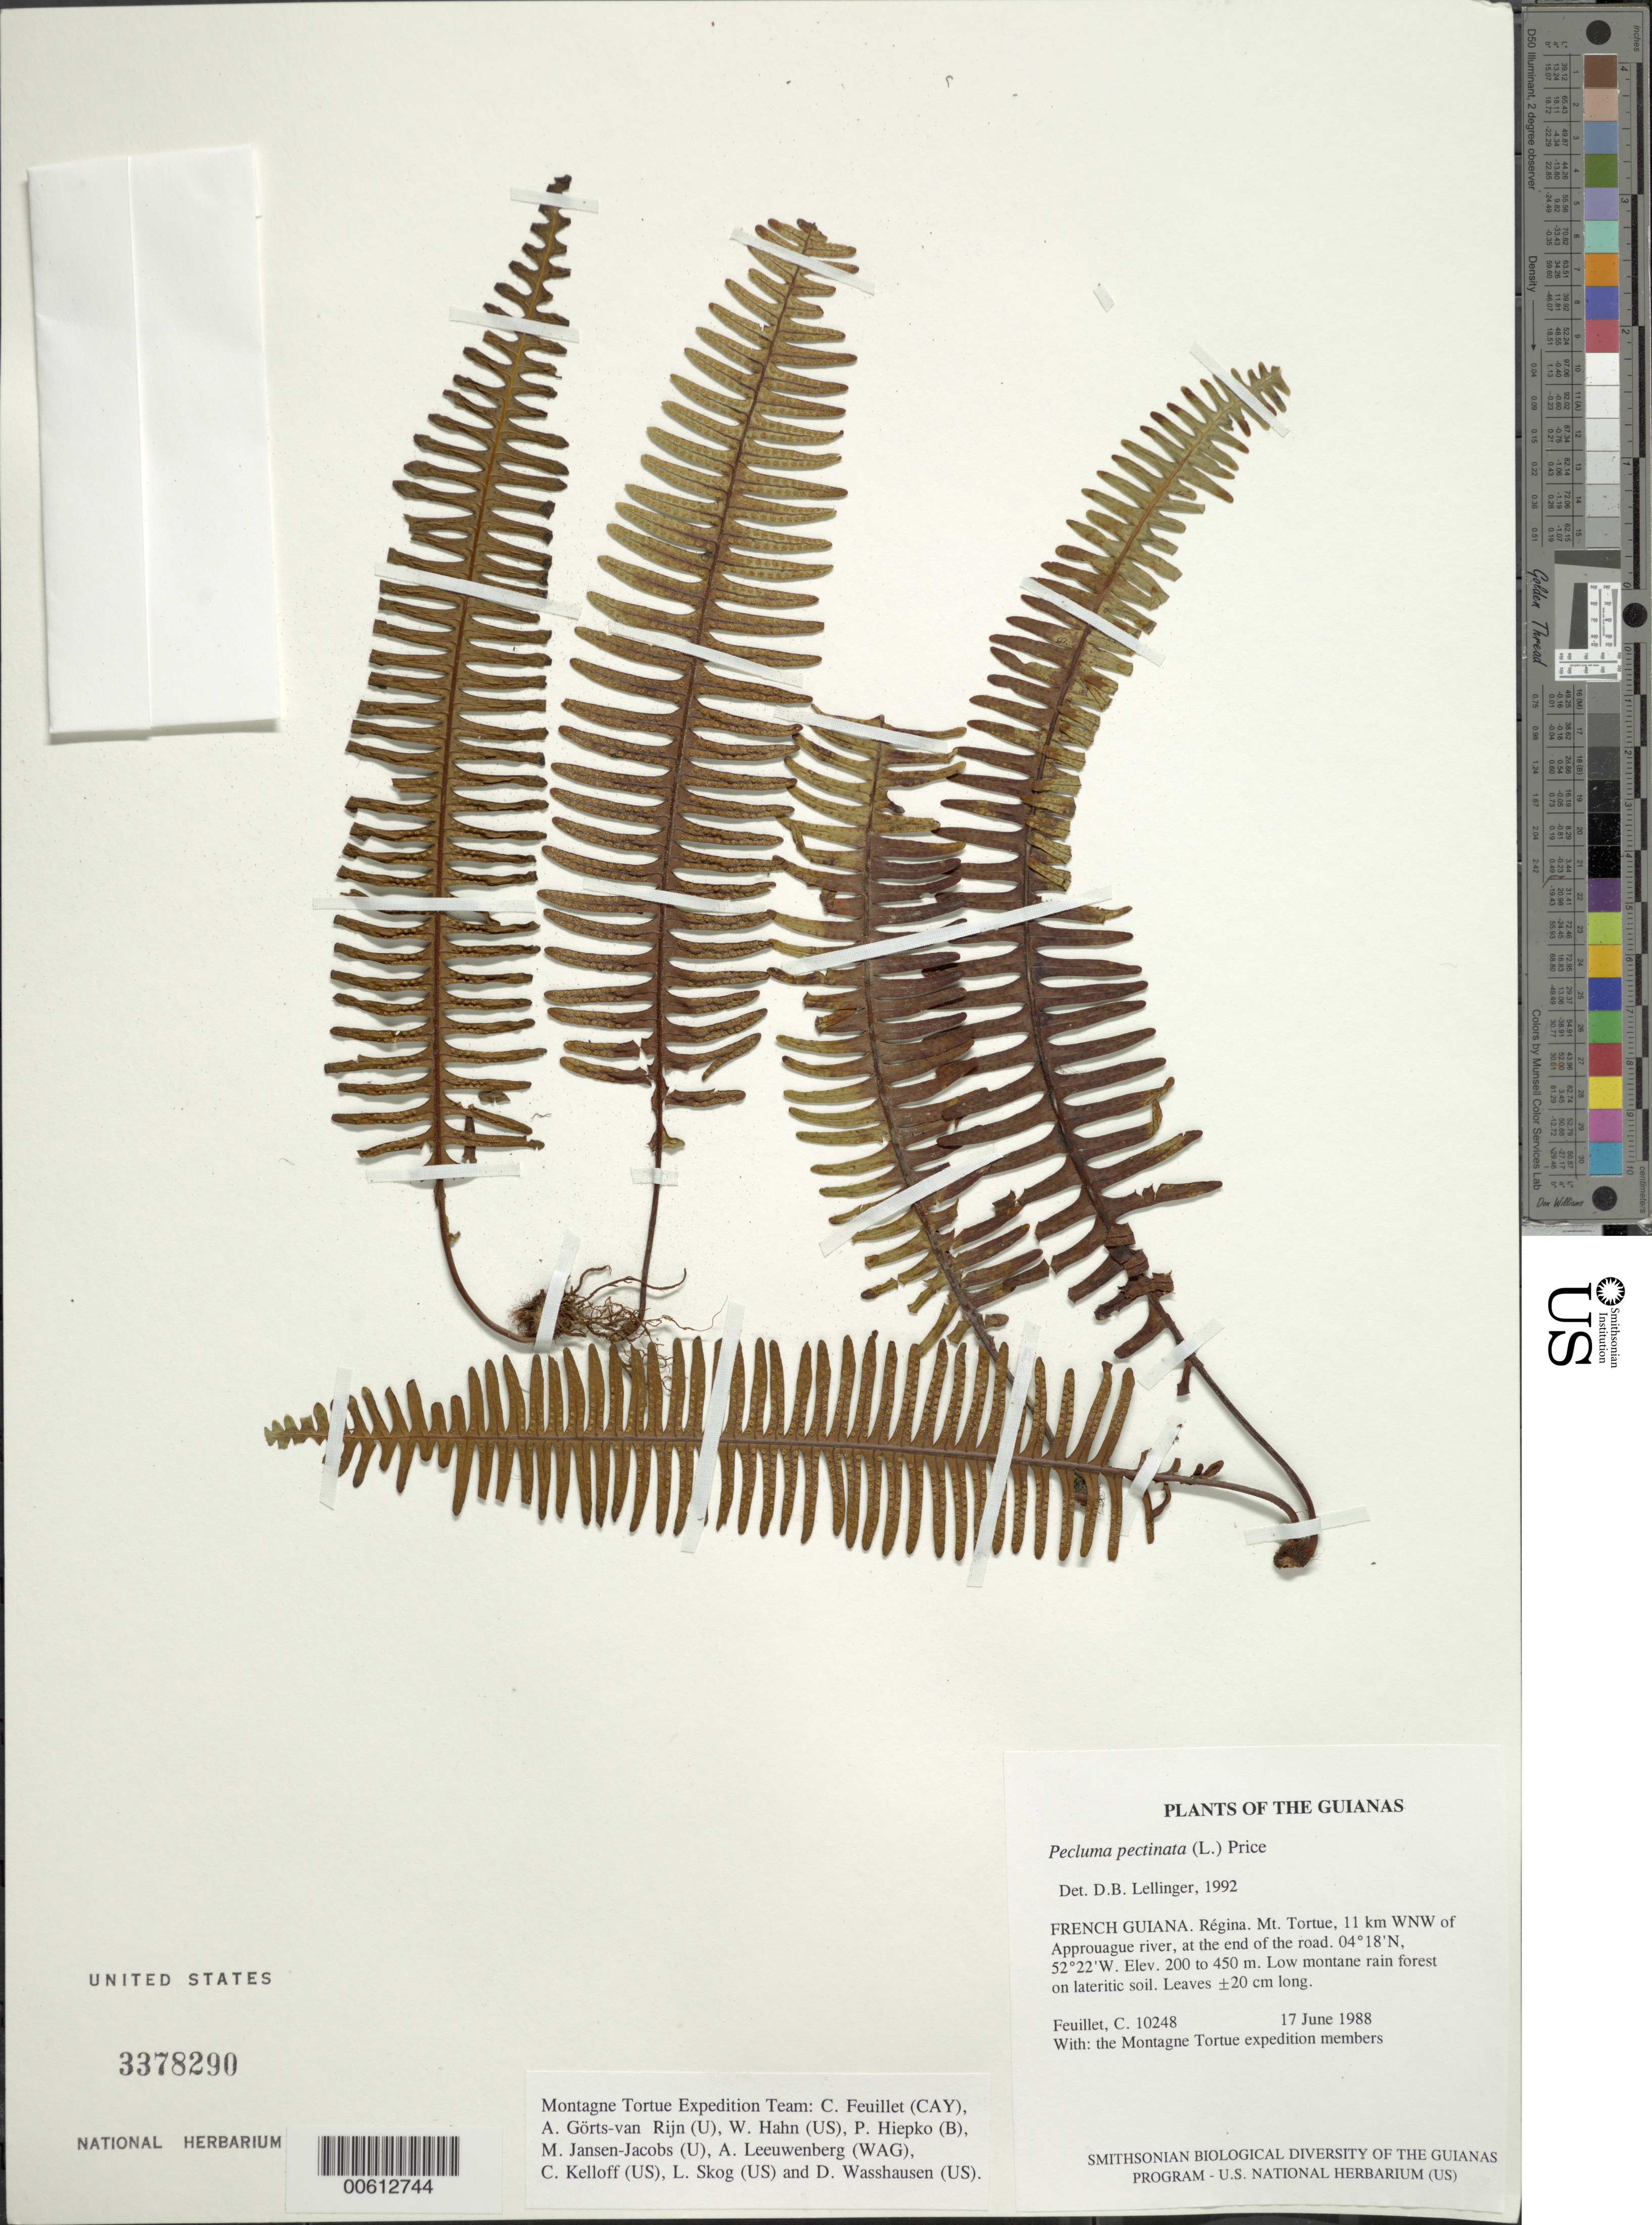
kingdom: Plantae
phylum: Tracheophyta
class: Polypodiopsida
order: Polypodiales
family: Polypodiaceae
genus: Pecluma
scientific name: Pecluma pectinata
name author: (L.) M.G. Price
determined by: Lellinger, David B., (BOT), Smithsonian Institution - National Museum of Natural History (UNITED STATES)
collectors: C. Feuillet & Montagne Torte Exped. members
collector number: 10248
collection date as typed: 17 June 1988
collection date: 1988-06-17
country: French Guiana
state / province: Cayenne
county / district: Regina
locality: Mt. Tortue, 11 km WNW of Approuague river, at the end of the road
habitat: Low montane rain forest on lateritic soil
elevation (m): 200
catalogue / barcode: US 3378290